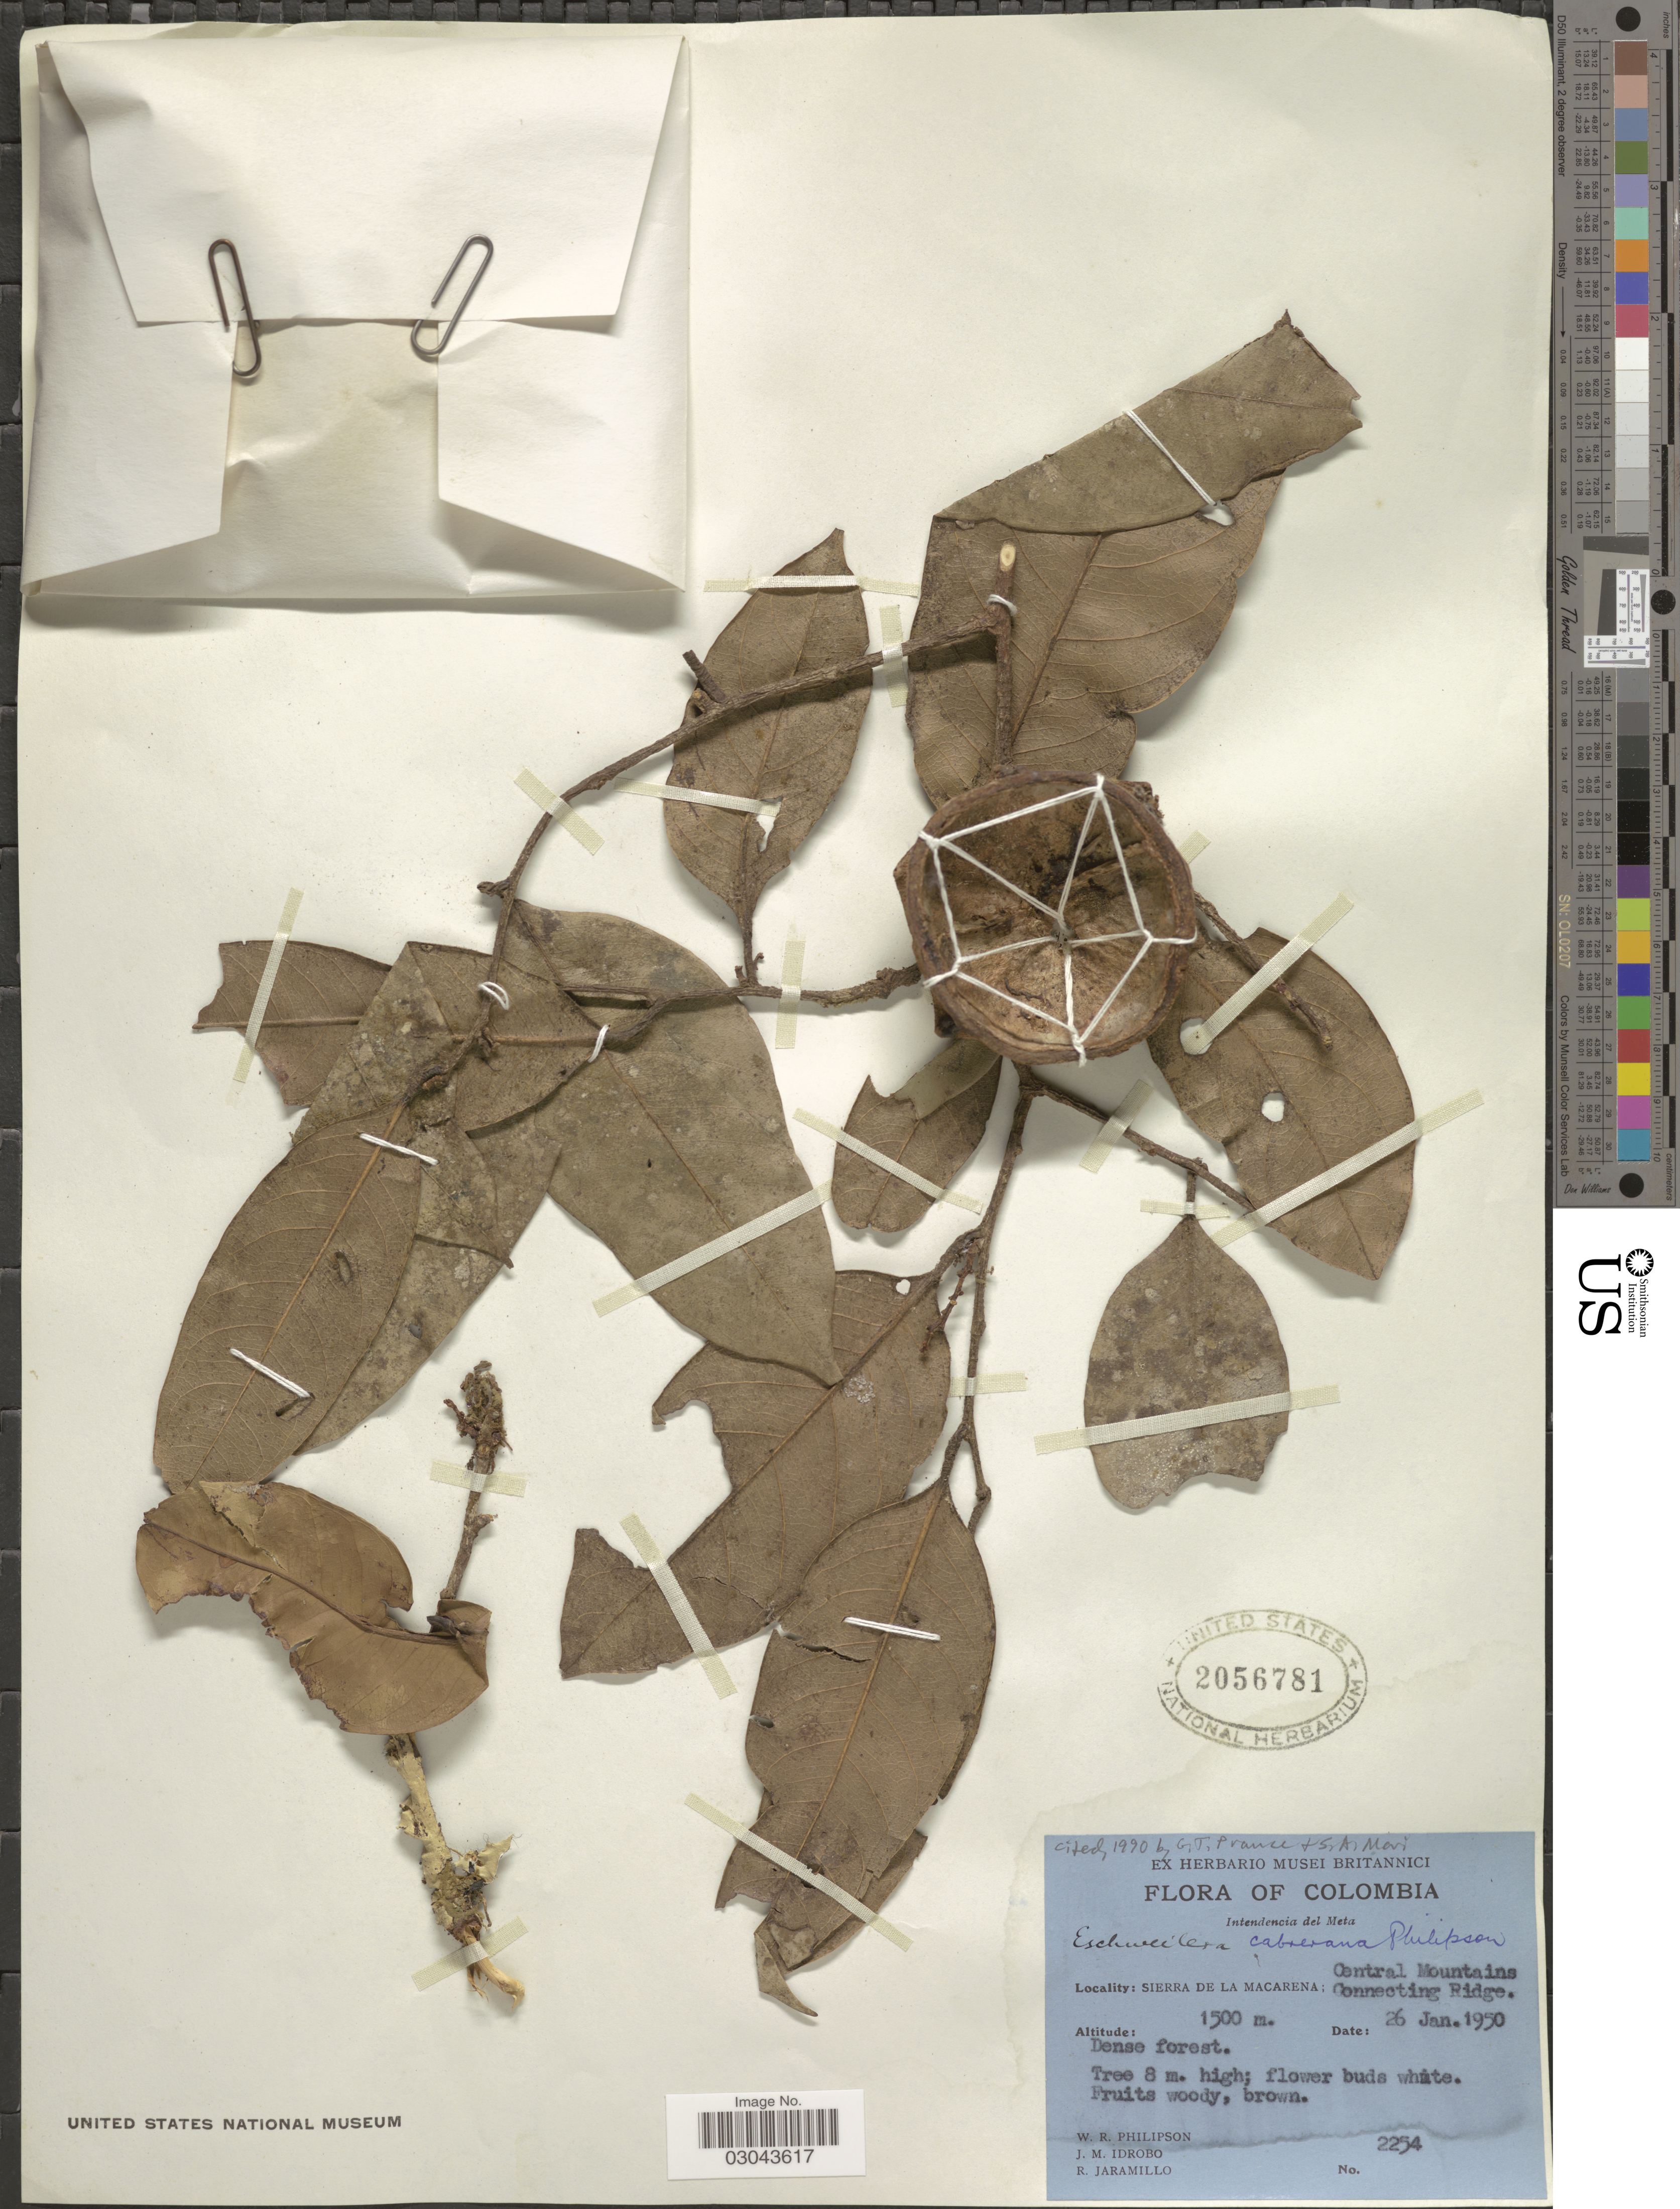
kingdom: Plantae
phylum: Tracheophyta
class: Magnoliopsida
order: Ericales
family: Lecythidaceae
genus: Eschweilera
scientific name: Eschweilera cabrarana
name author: Philipson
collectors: W. R. Philipson, J. M. Idrobo & R. Jaramillo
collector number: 2254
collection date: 1950-01-26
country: Colombia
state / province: Meta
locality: Intendencia del Meta. Sierra de la Macarena; Central Mountains Connecting Ridge.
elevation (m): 1500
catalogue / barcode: US 2056781